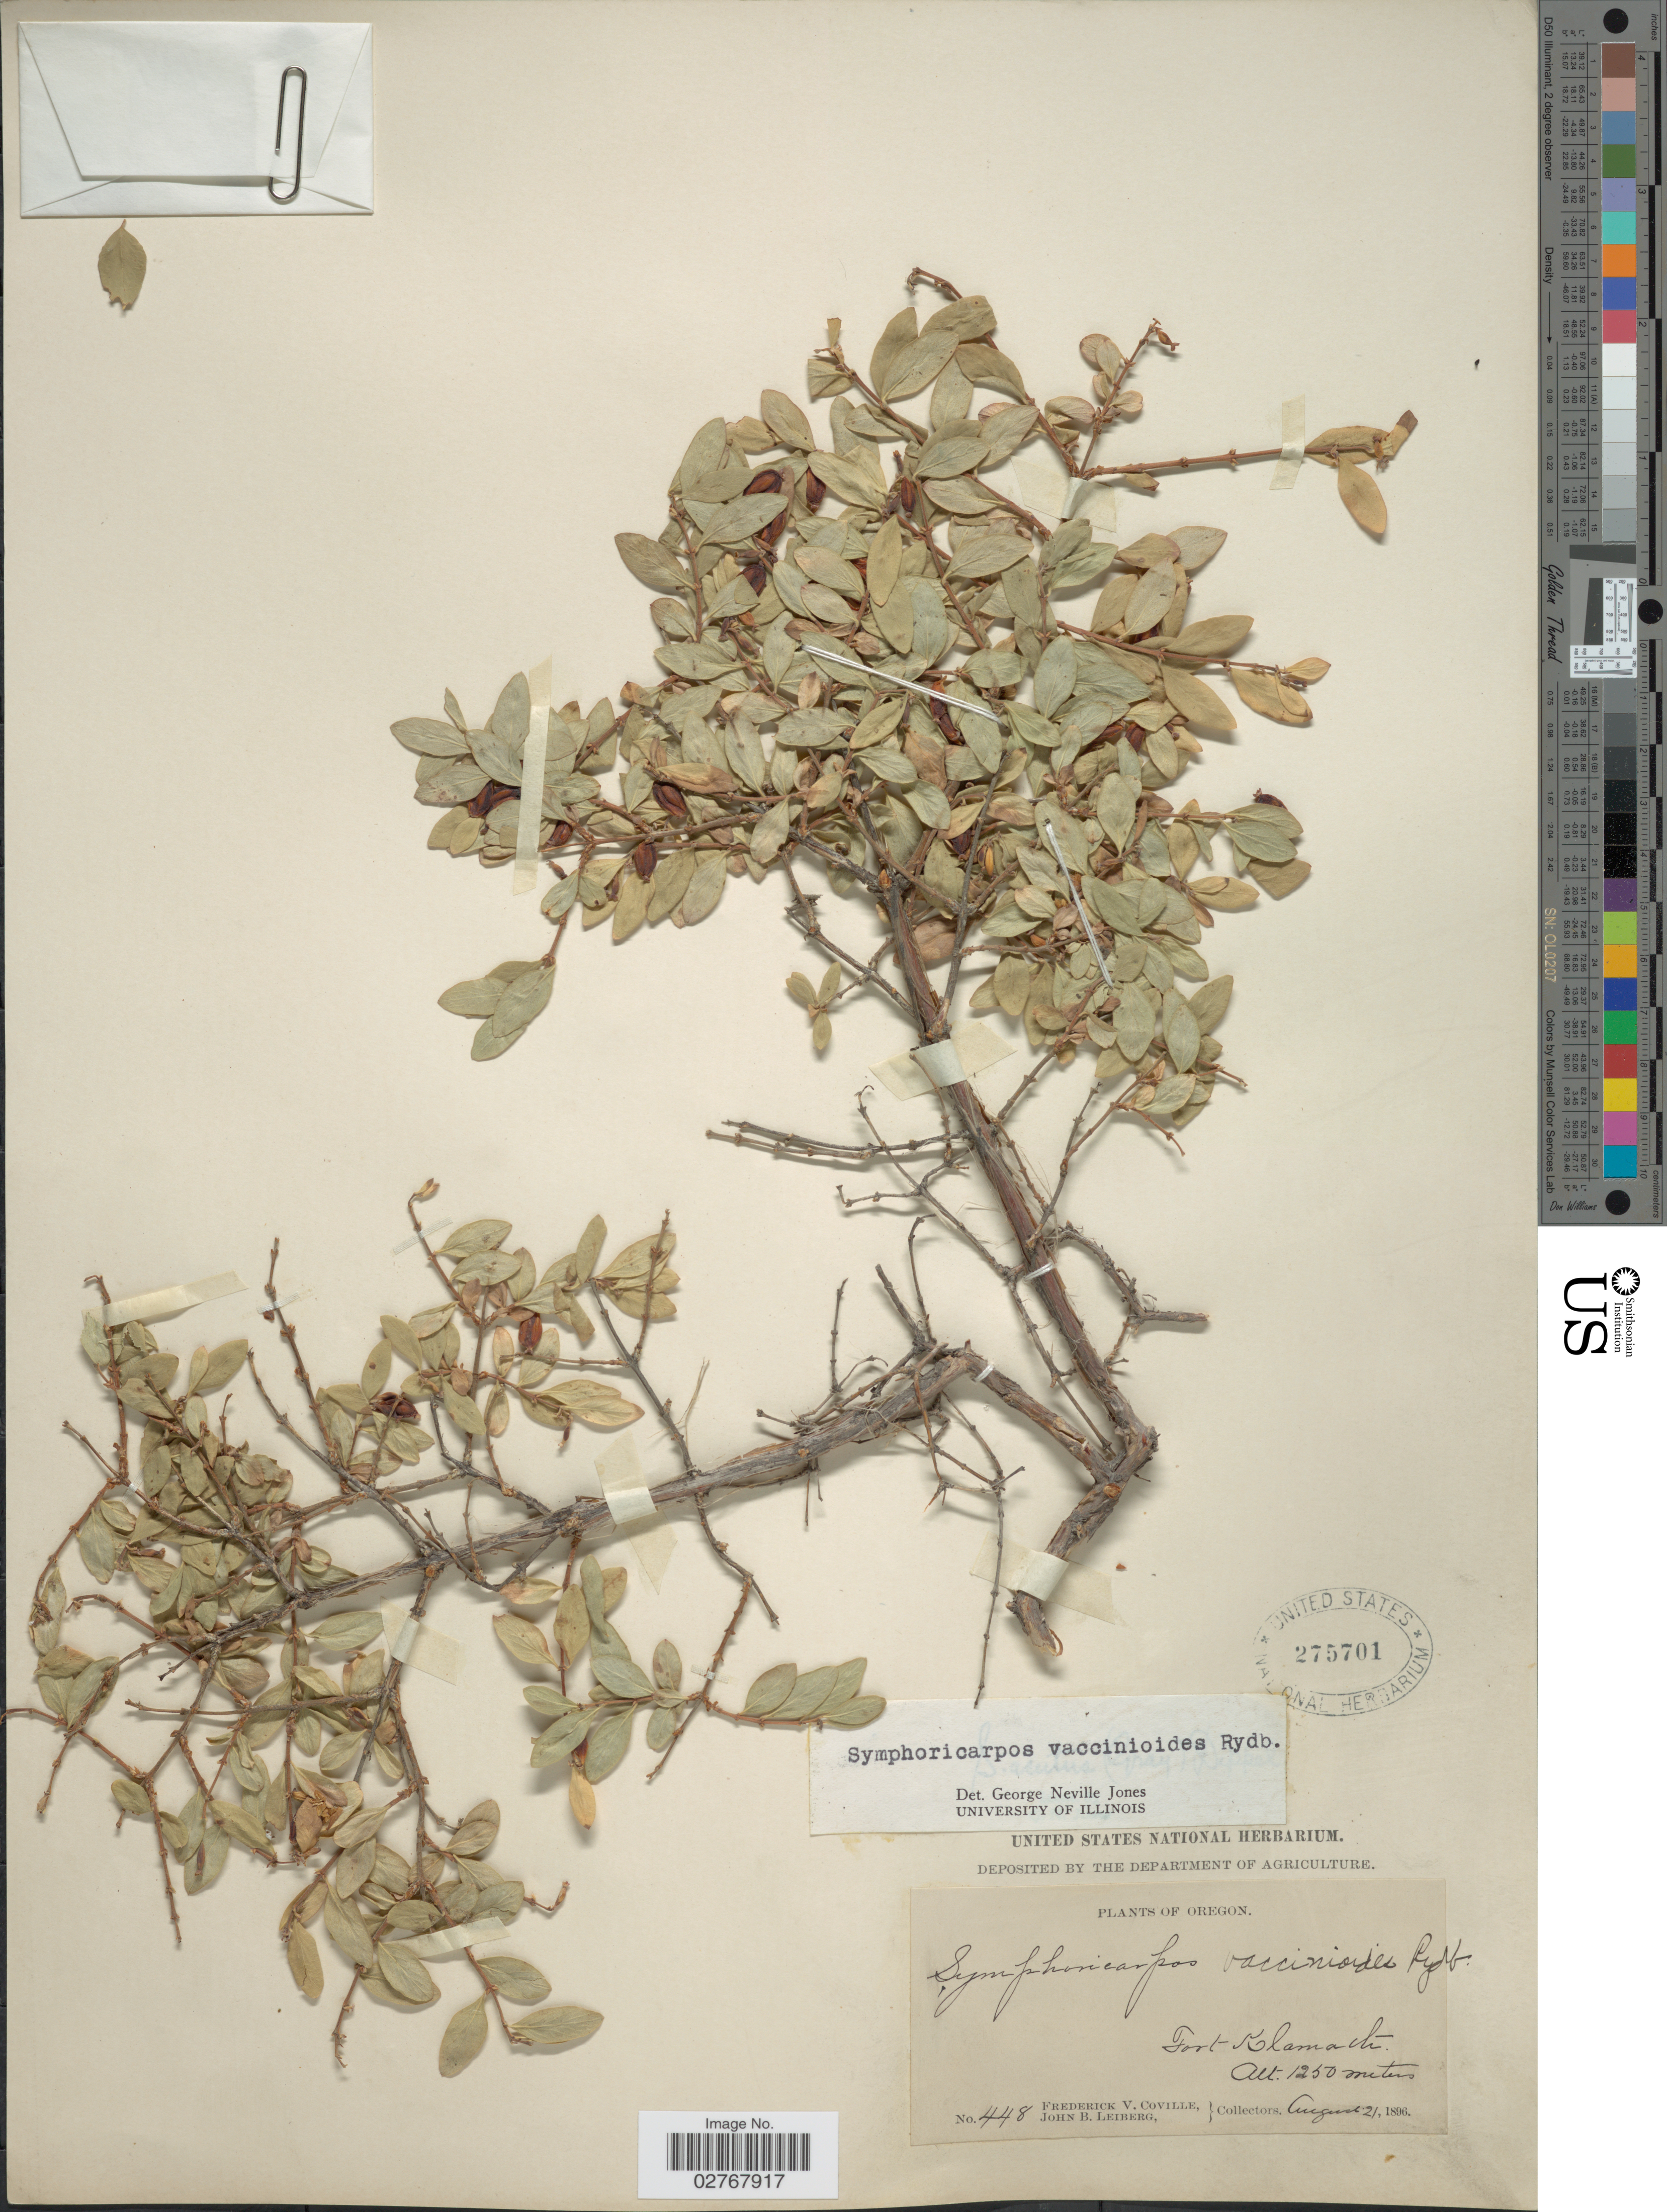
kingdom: Plantae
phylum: Tracheophyta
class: Magnoliopsida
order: Dipsacales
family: Caprifoliaceae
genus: Symphoricarpos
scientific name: Symphoricarpos vaccinioides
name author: Rydb.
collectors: F. V. Coville & J. B. Leiberg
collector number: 448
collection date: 1896-08-21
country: United States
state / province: Oregon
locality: Fort Klamath.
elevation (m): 1250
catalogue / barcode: US 275701